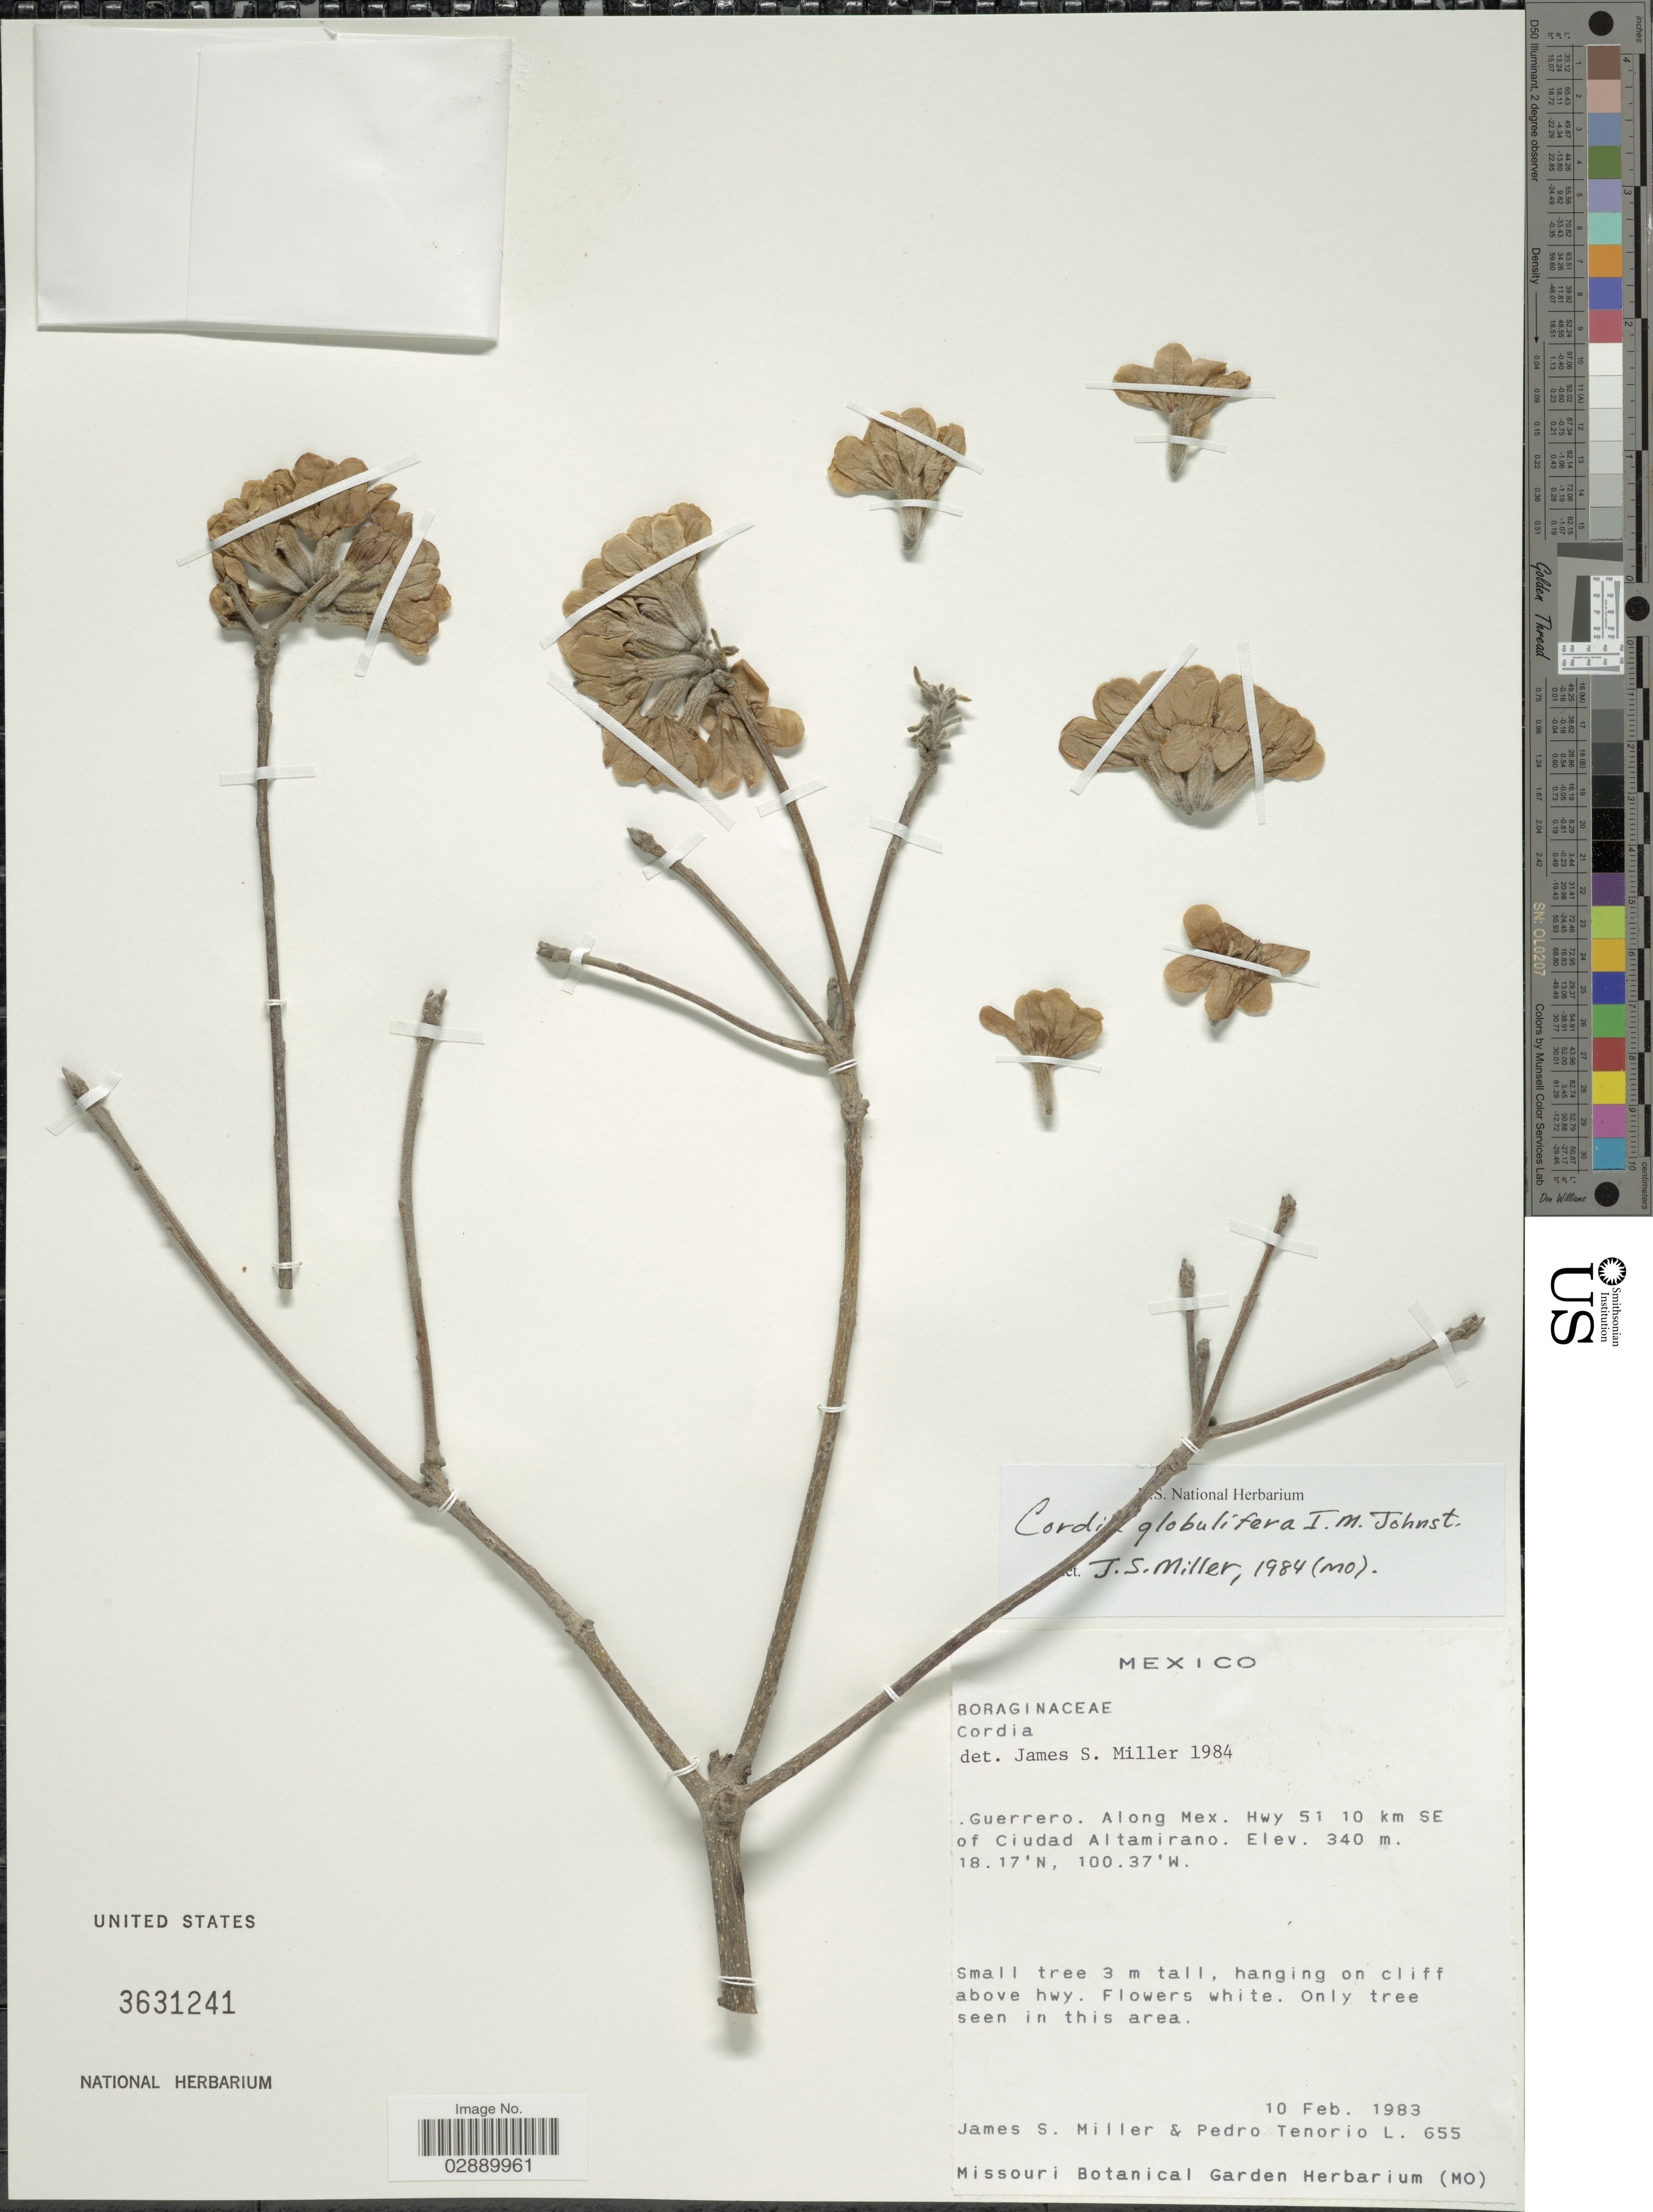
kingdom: Plantae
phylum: Tracheophyta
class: Magnoliopsida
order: Boraginales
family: Cordiaceae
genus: Cordia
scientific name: Cordia globulifera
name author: I.M. Johnst.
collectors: J. S. Miller & P. Tenorio L.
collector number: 655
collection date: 1983-02-10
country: Mexico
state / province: Guerrero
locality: Along Mex. Hwy 51 10 km SE of Ciudad Altamirano.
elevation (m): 340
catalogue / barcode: US 3631241